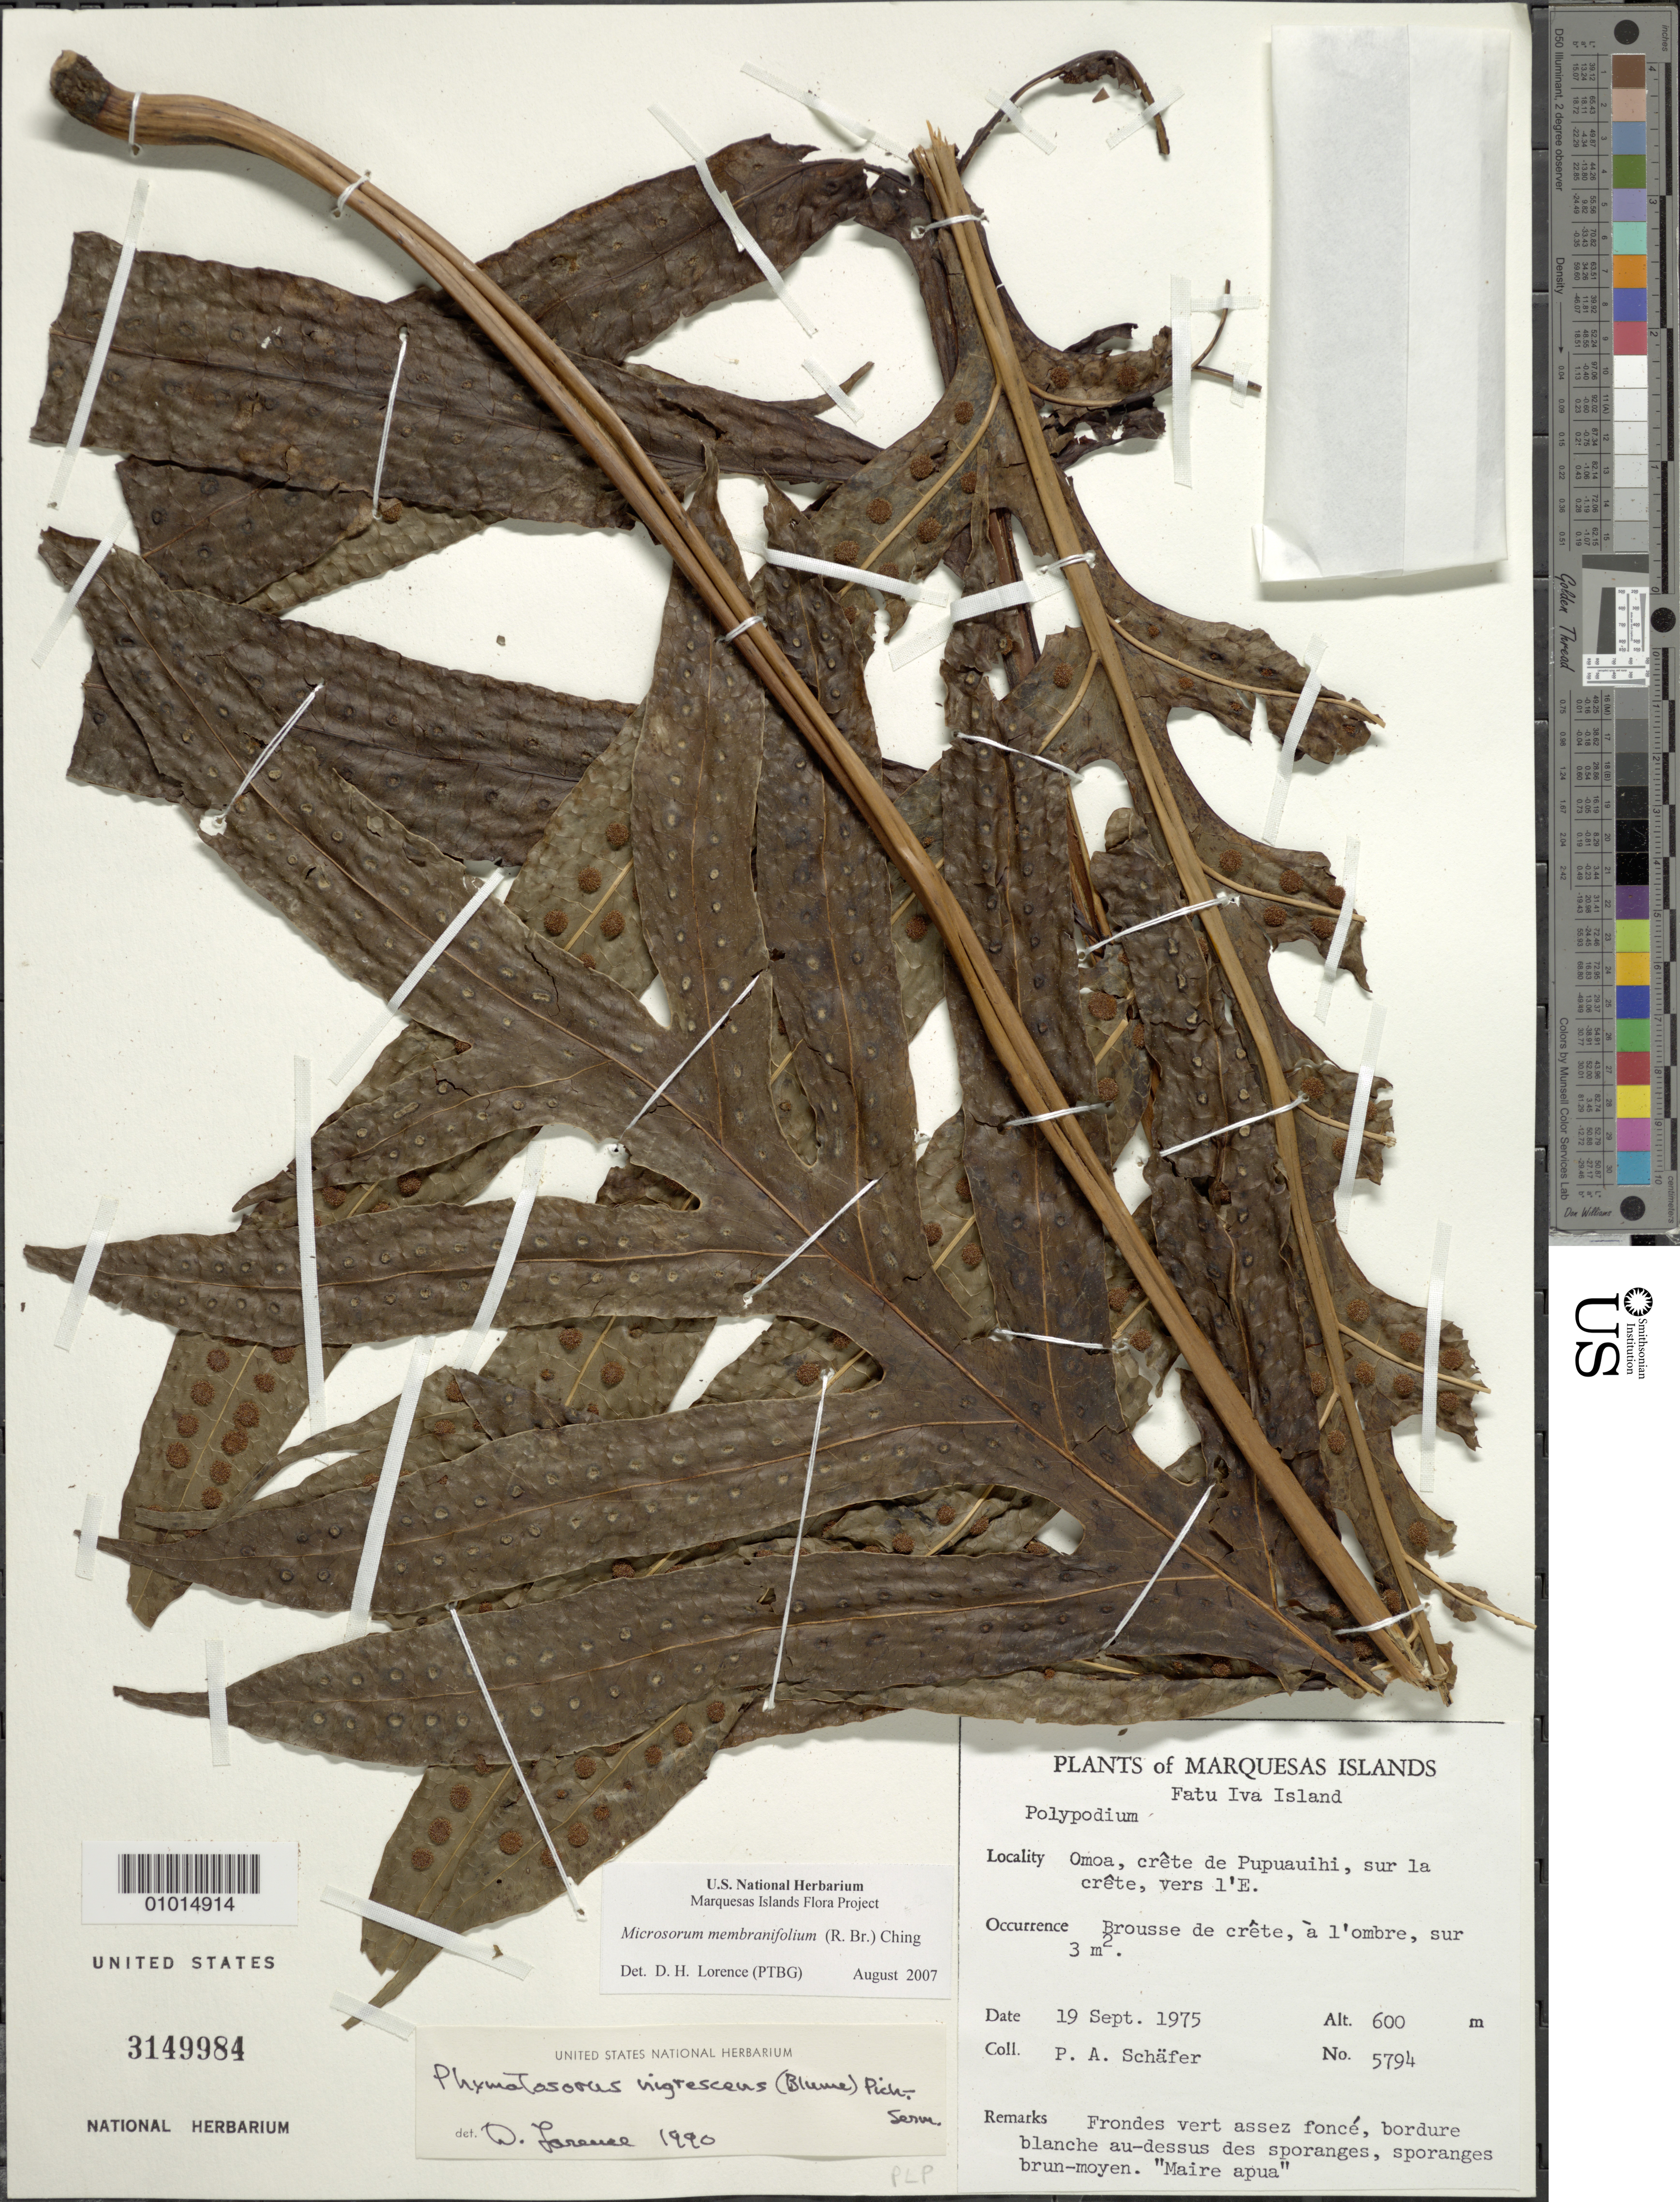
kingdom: Plantae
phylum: Tracheophyta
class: Polypodiopsida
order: Polypodiales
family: Polypodiaceae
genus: Microsorum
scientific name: Microsorum membranifolium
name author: (R. Br.) Ching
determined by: Lorence, David H., (PTBG), National Tropical Botanical Garden (UNITED STATES)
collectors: P. A. Schäfer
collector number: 5794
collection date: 1975-09-19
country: French Polynesia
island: Fatu Hiva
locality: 'Omo'a, crête de Pupuauihi, sur la crête, vers l'E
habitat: Brousse de crête, à l'ombre, sur 3 m²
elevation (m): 600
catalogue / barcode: US 3149984